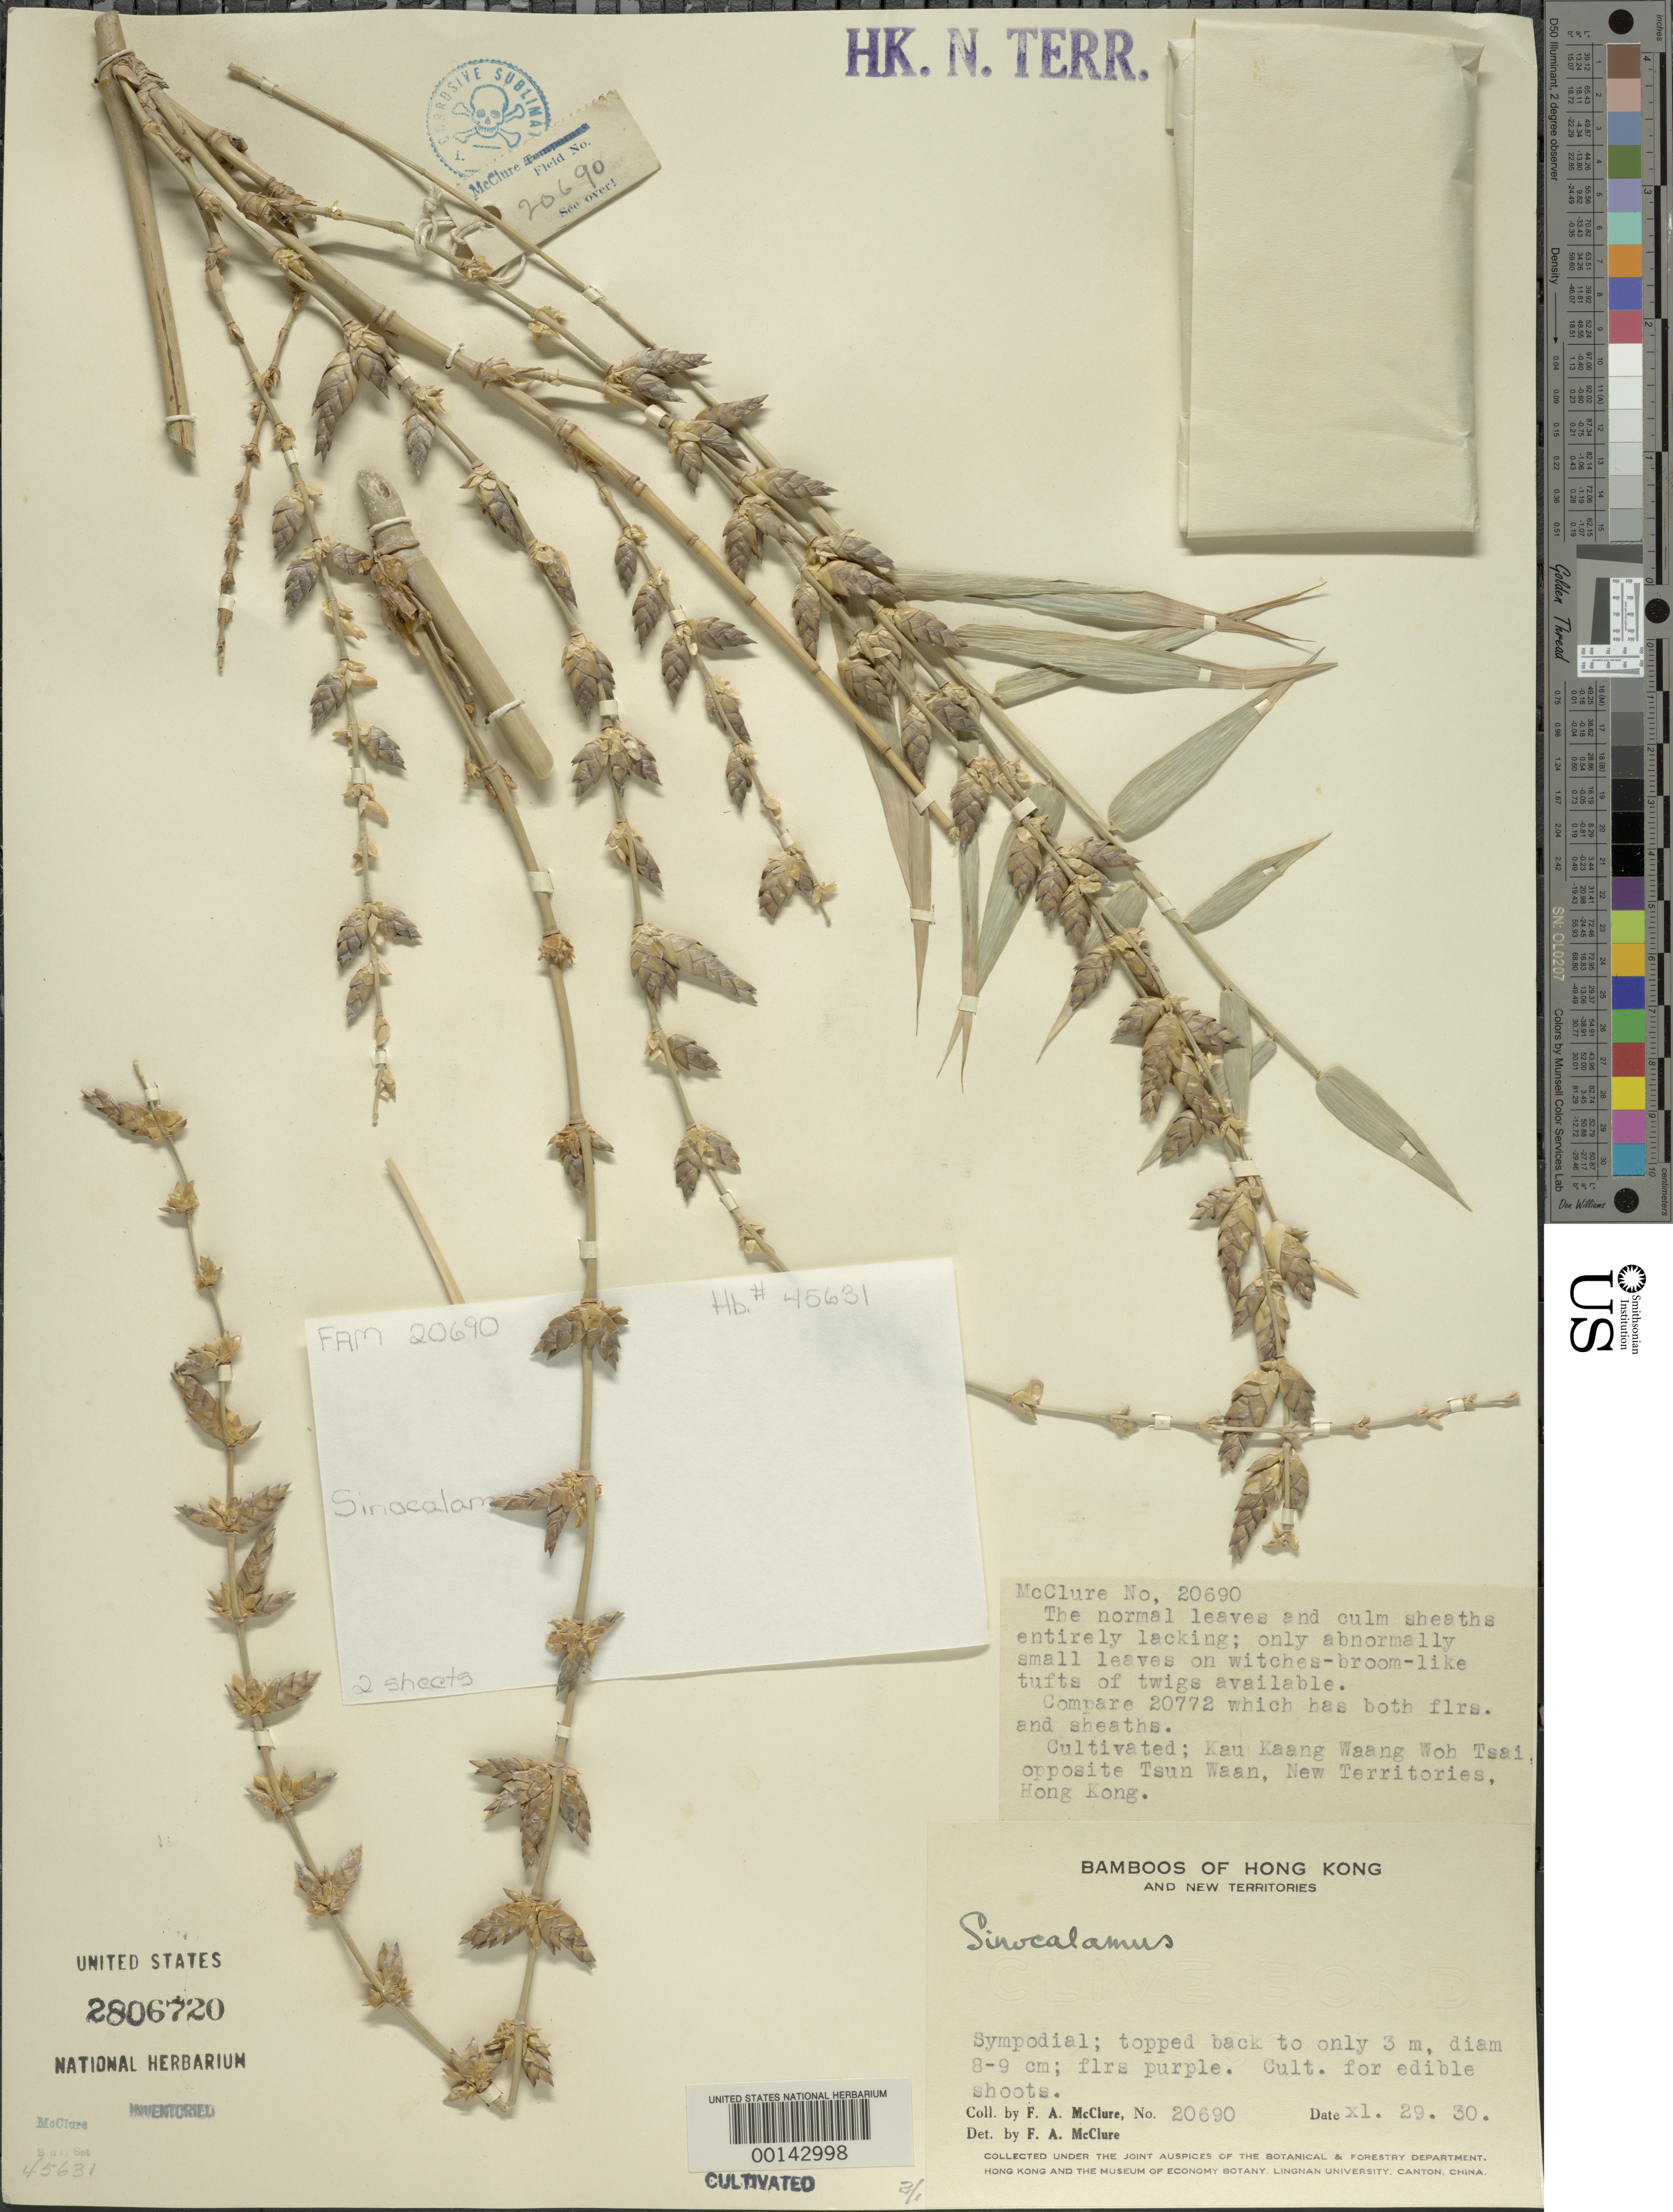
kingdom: Plantae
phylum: Tracheophyta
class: Liliopsida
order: Poales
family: Poaceae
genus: Sinocalamus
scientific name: Sinocalamus sp.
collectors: F. A. McClure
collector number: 20690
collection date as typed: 29 Nov 1930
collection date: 1930-11-29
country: China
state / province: Hong Kong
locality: Tsun Waan, Kau Kaang Waang Woh Tsai, N. T.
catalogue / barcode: US 2806720